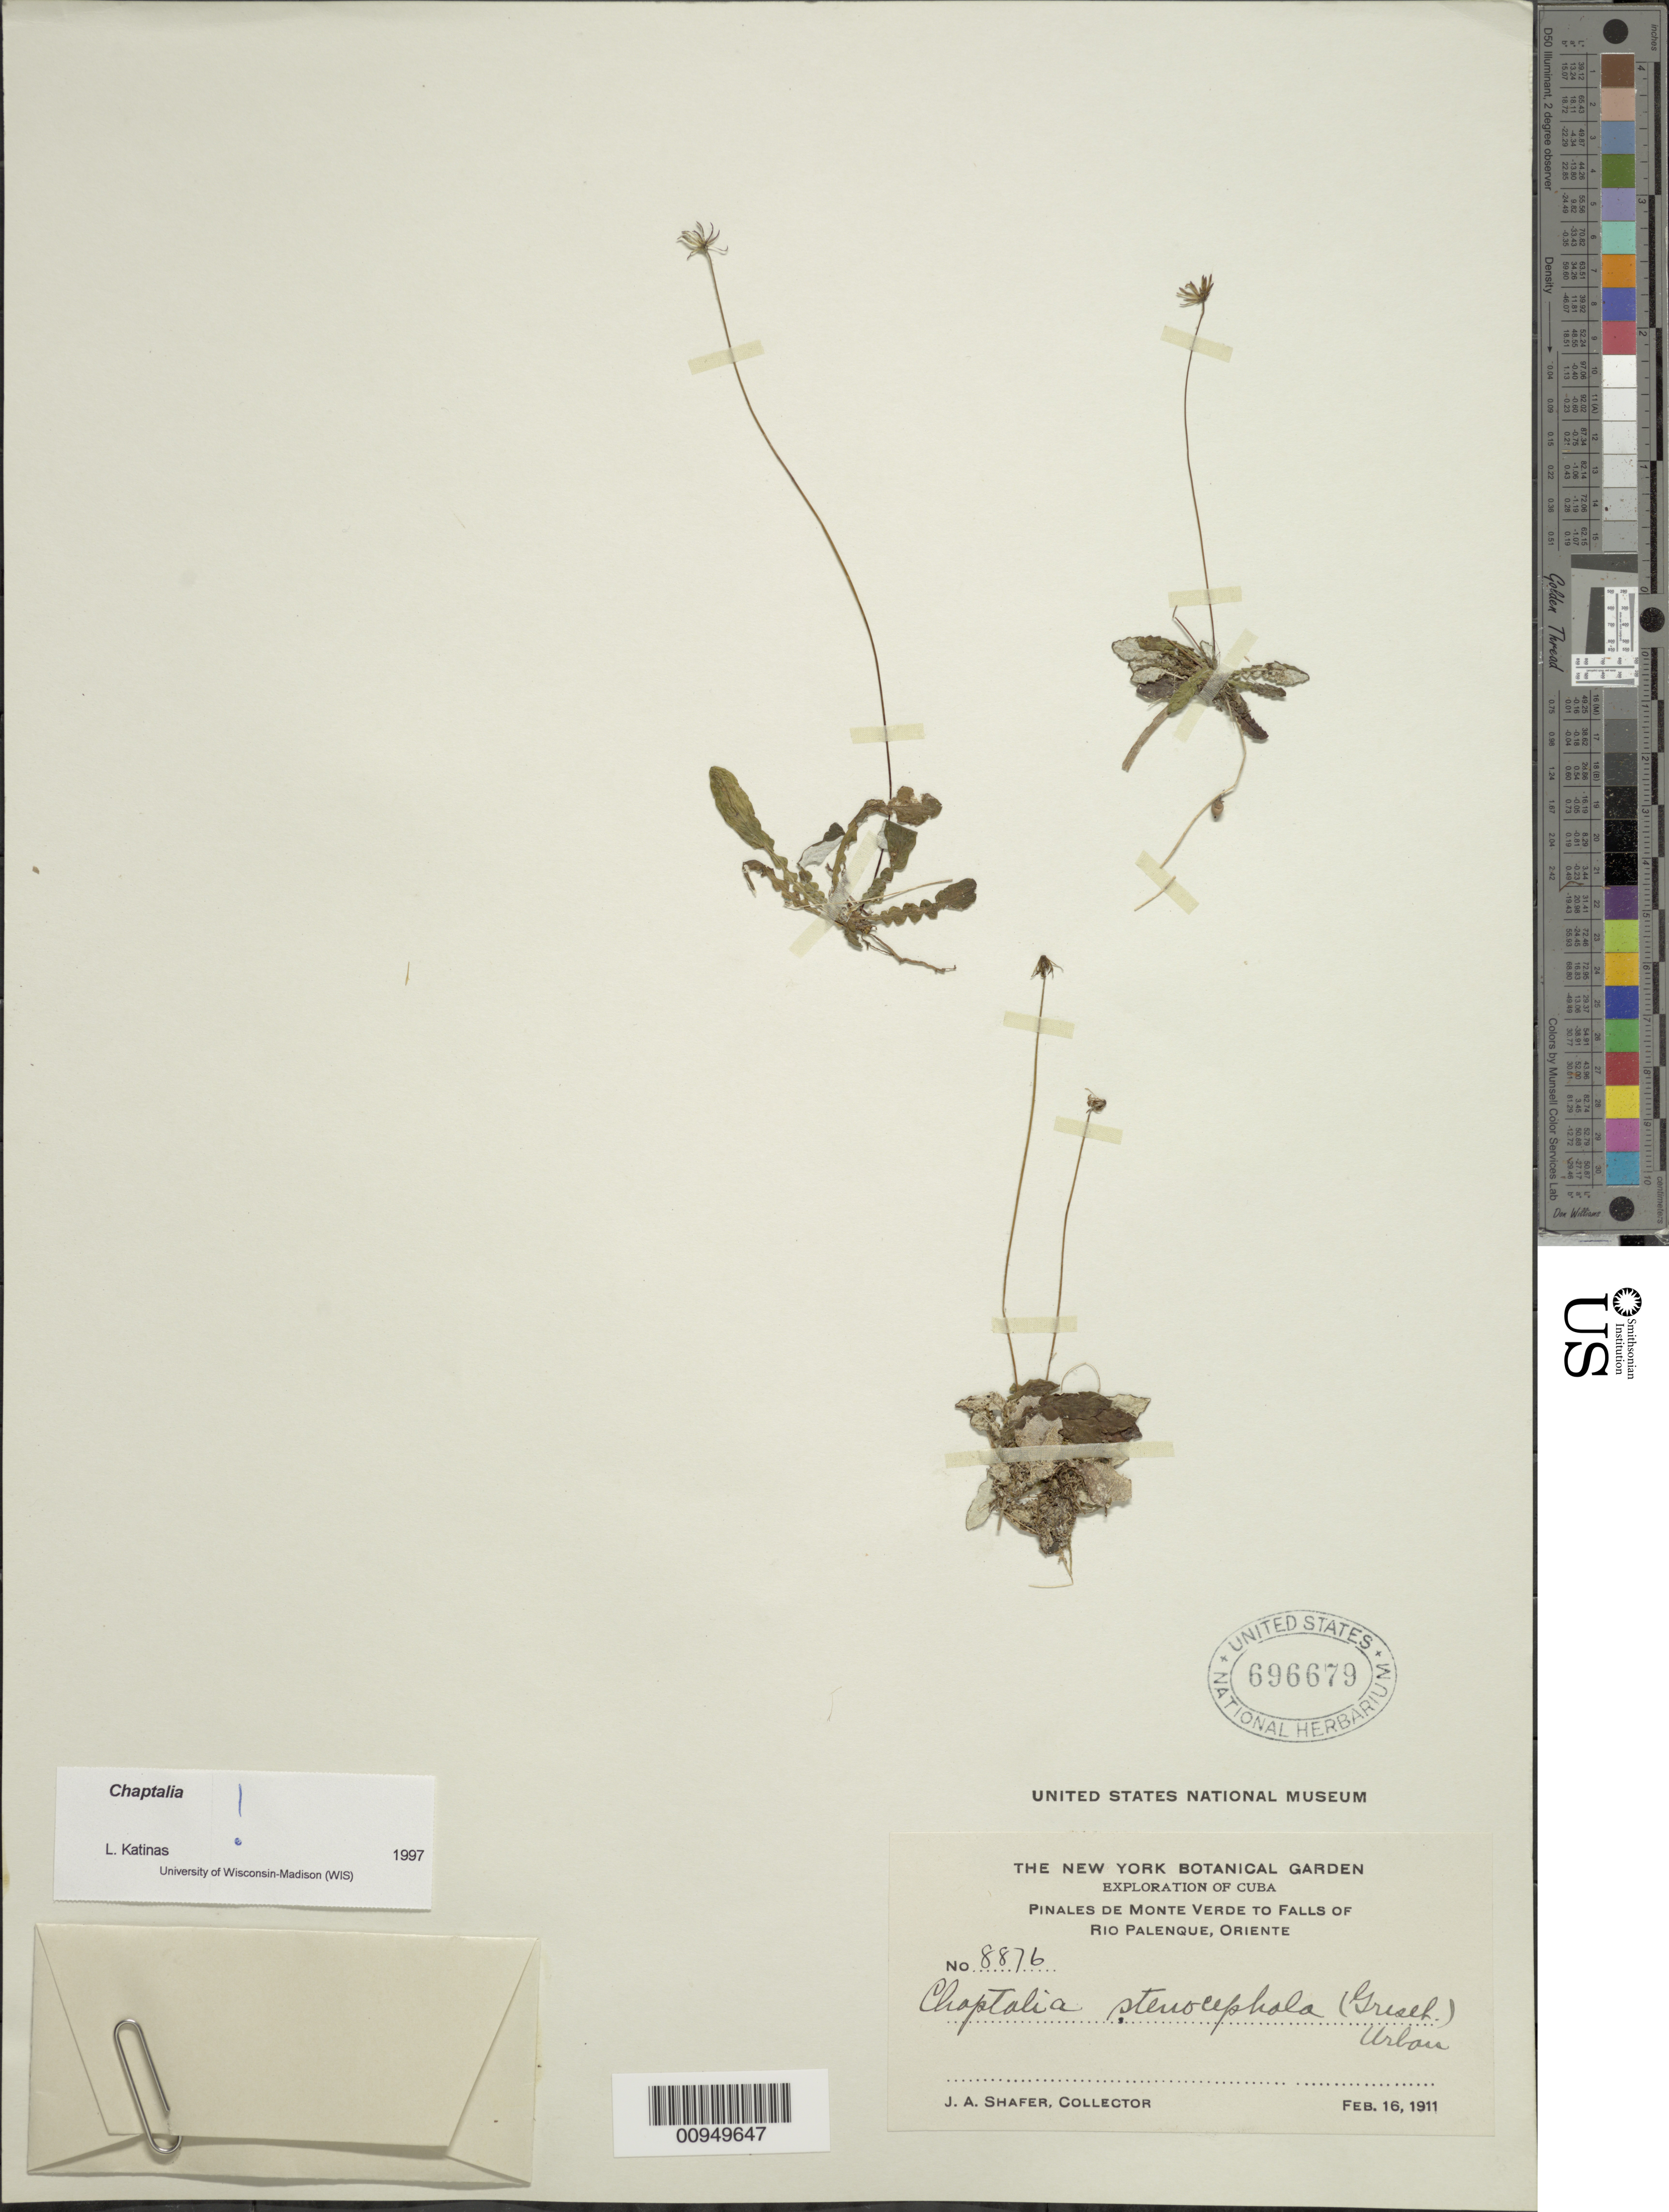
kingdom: Plantae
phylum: Tracheophyta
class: Magnoliopsida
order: Asterales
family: Asteraceae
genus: Chaptalia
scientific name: Chaptalia stenocephala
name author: (Griseb.) Urb.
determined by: Katinas, L.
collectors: J. A. Shafer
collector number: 8876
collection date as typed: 16 Feb 1911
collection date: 1911-02-16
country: Cuba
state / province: Oriente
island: Cuba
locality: Pinales de Monte Verde to Falls of Rio Palenque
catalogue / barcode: US 696679